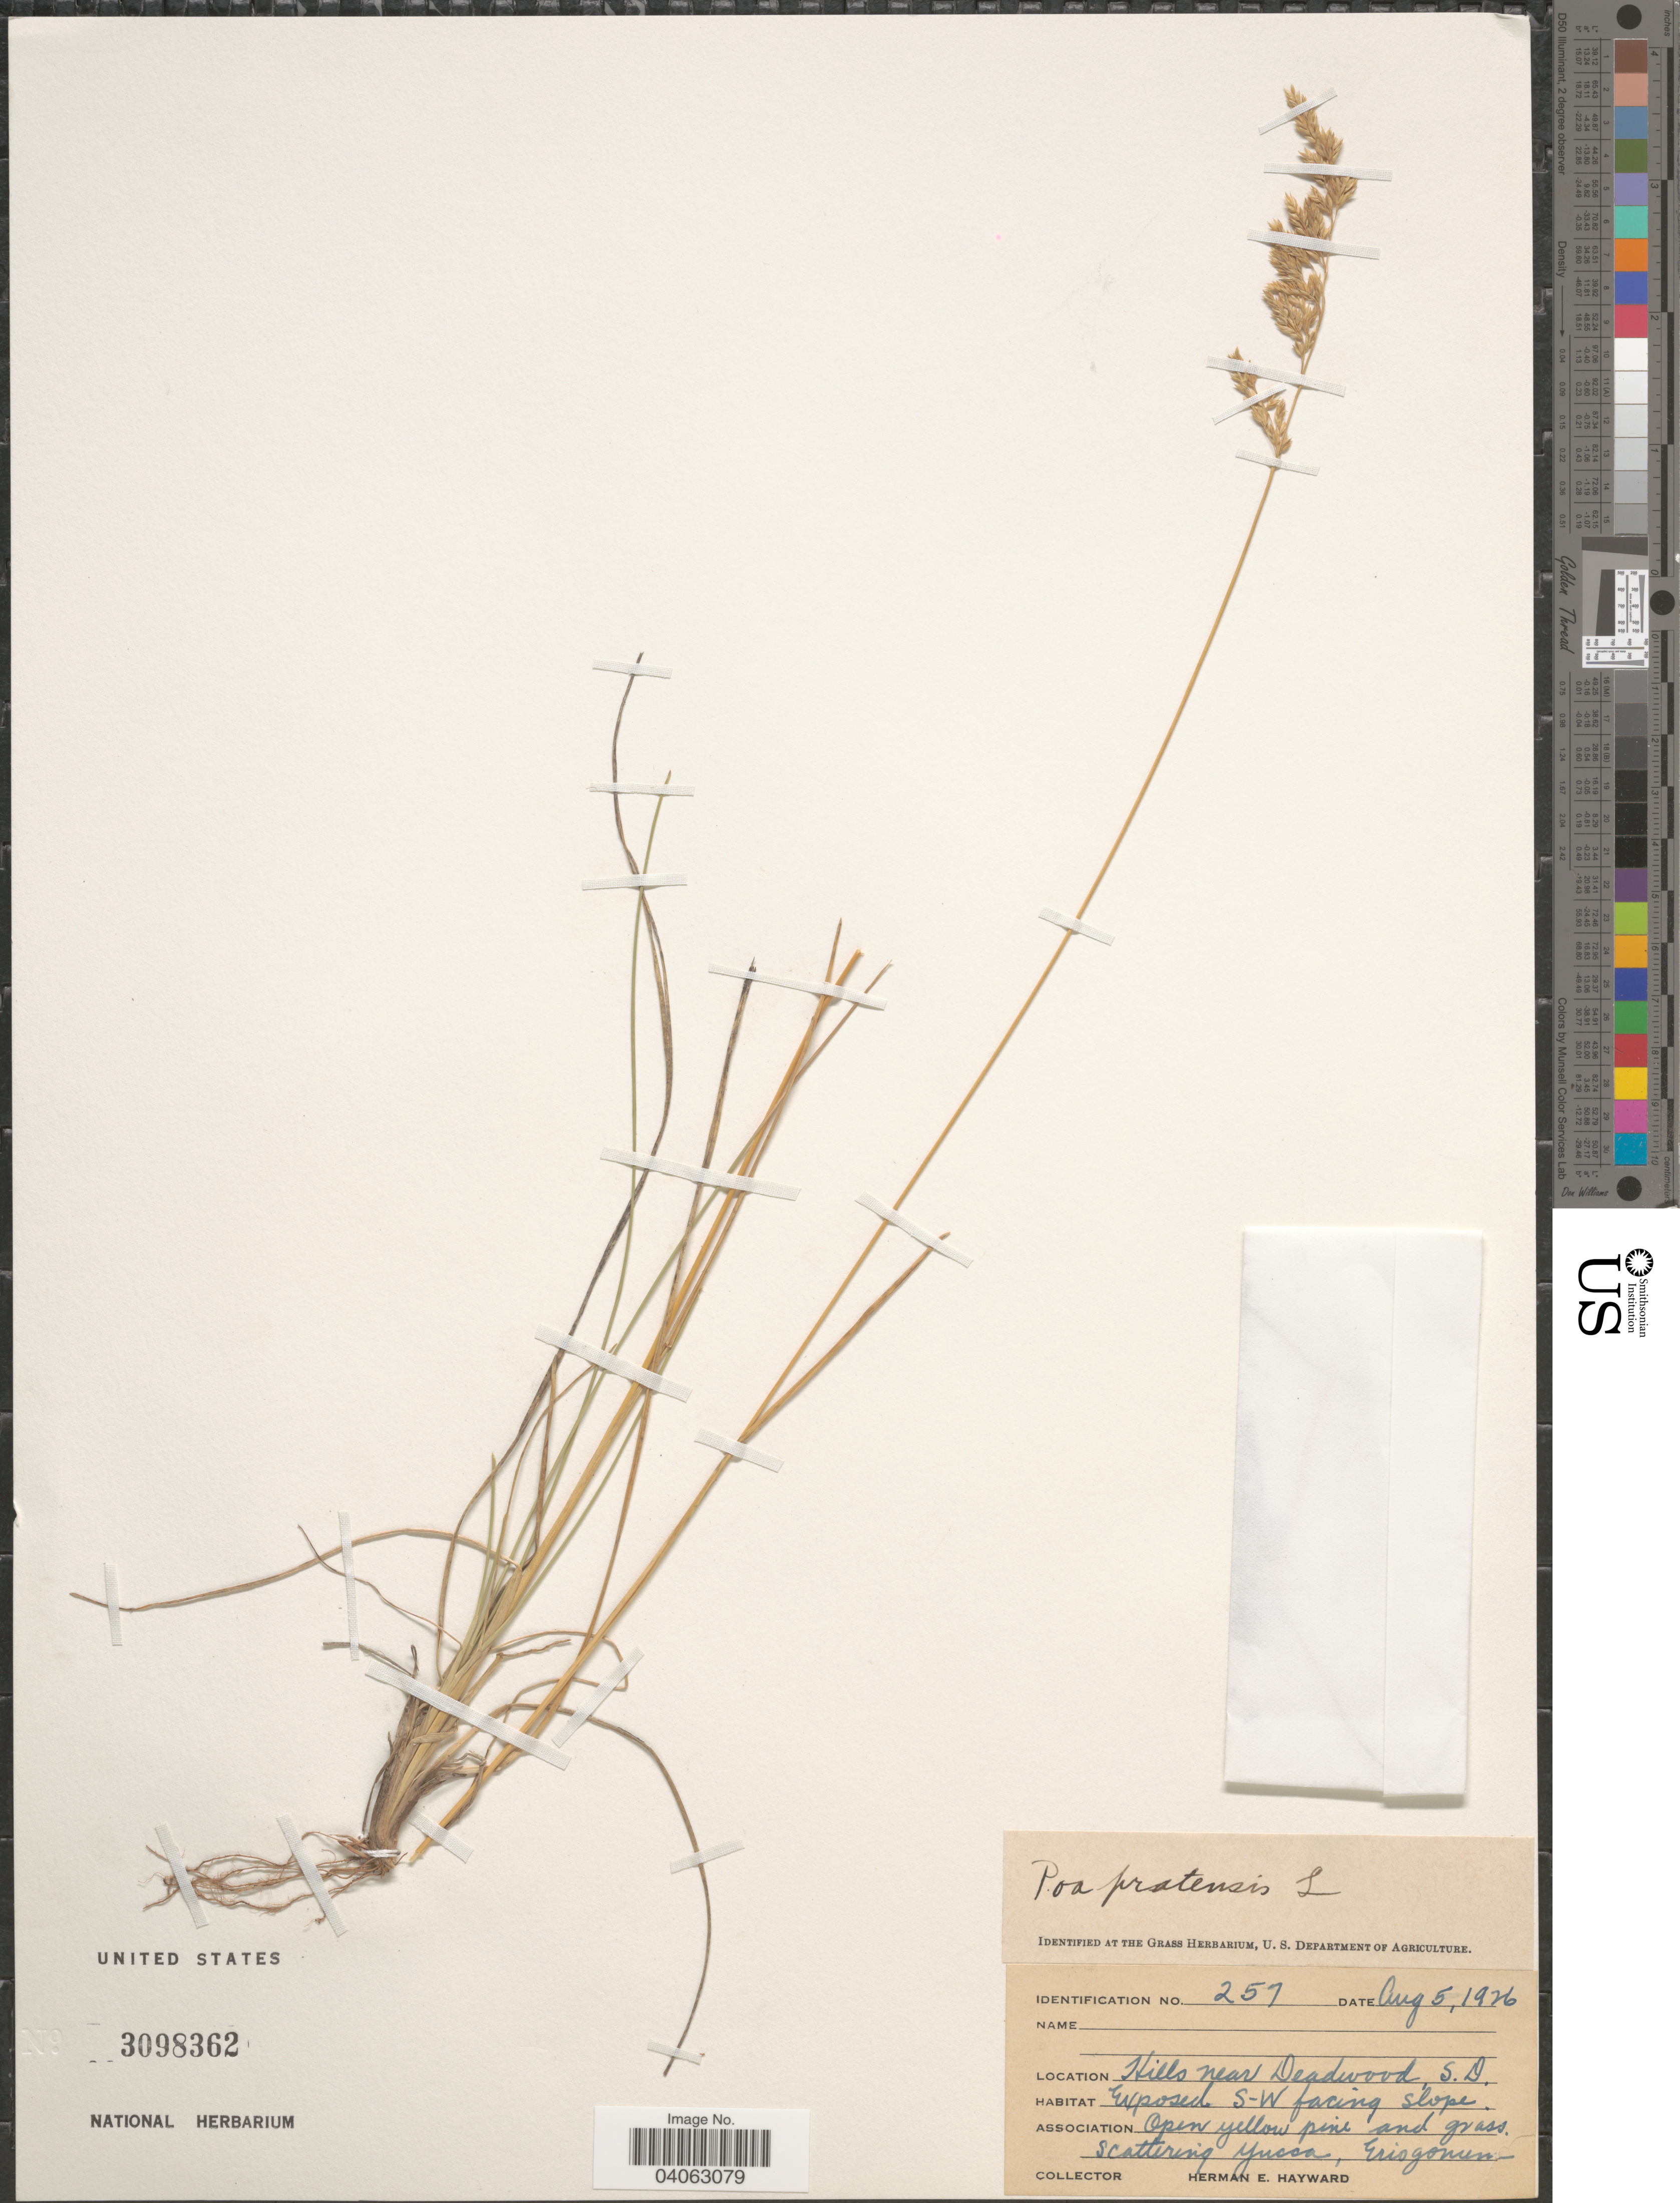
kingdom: Plantae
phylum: Tracheophyta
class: Liliopsida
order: Poales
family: Poaceae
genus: Poa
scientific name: Poa pratensis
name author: L.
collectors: H. Hayward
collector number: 257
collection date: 1926-08-05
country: United States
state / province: South Dakota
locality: Hills near Deadwood, Exposed S-W facing slope.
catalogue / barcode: US 3098362